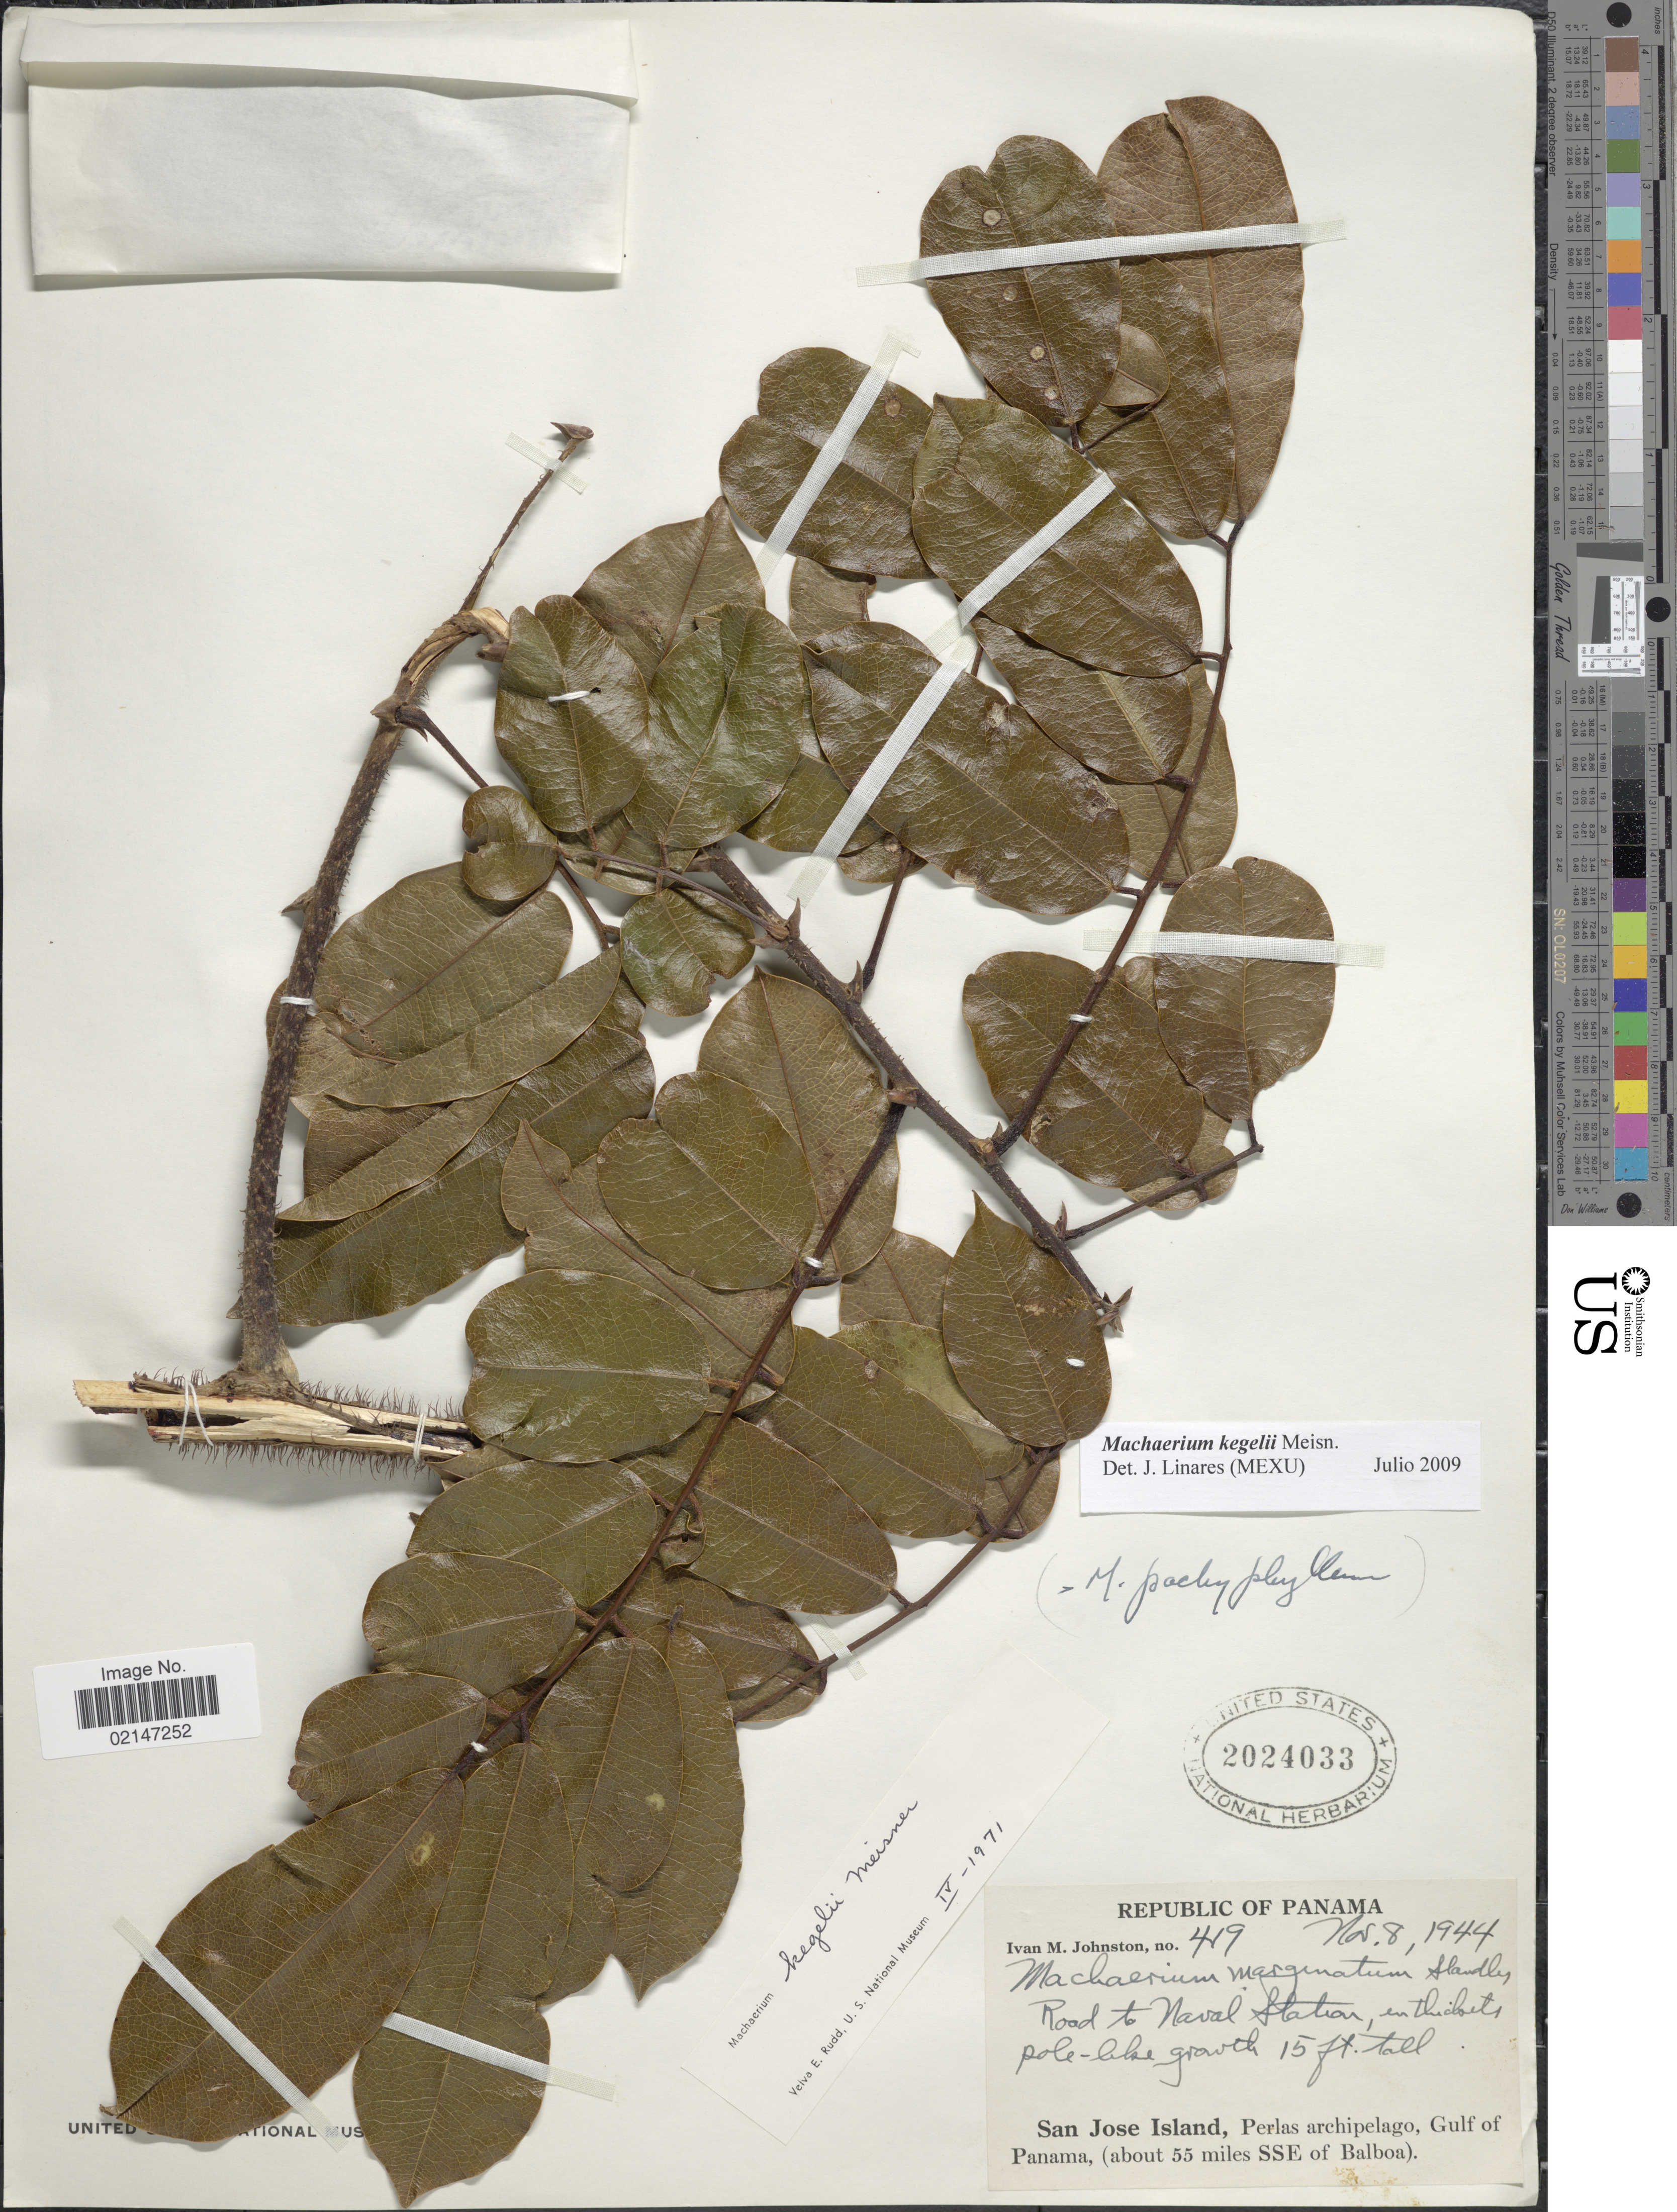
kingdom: Plantae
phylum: Tracheophyta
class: Magnoliopsida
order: Fabales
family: Fabaceae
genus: Machaerium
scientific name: Machaerium kegelii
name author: Meisn.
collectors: I.M. Johnston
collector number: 419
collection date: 1944-11-08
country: Panama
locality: Republic of Panama, San Jose Island, Perlas archipelago, Gulf of Panama, (about 55 miles SSE of Balboa), Road to Naval Station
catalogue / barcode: US 2024033